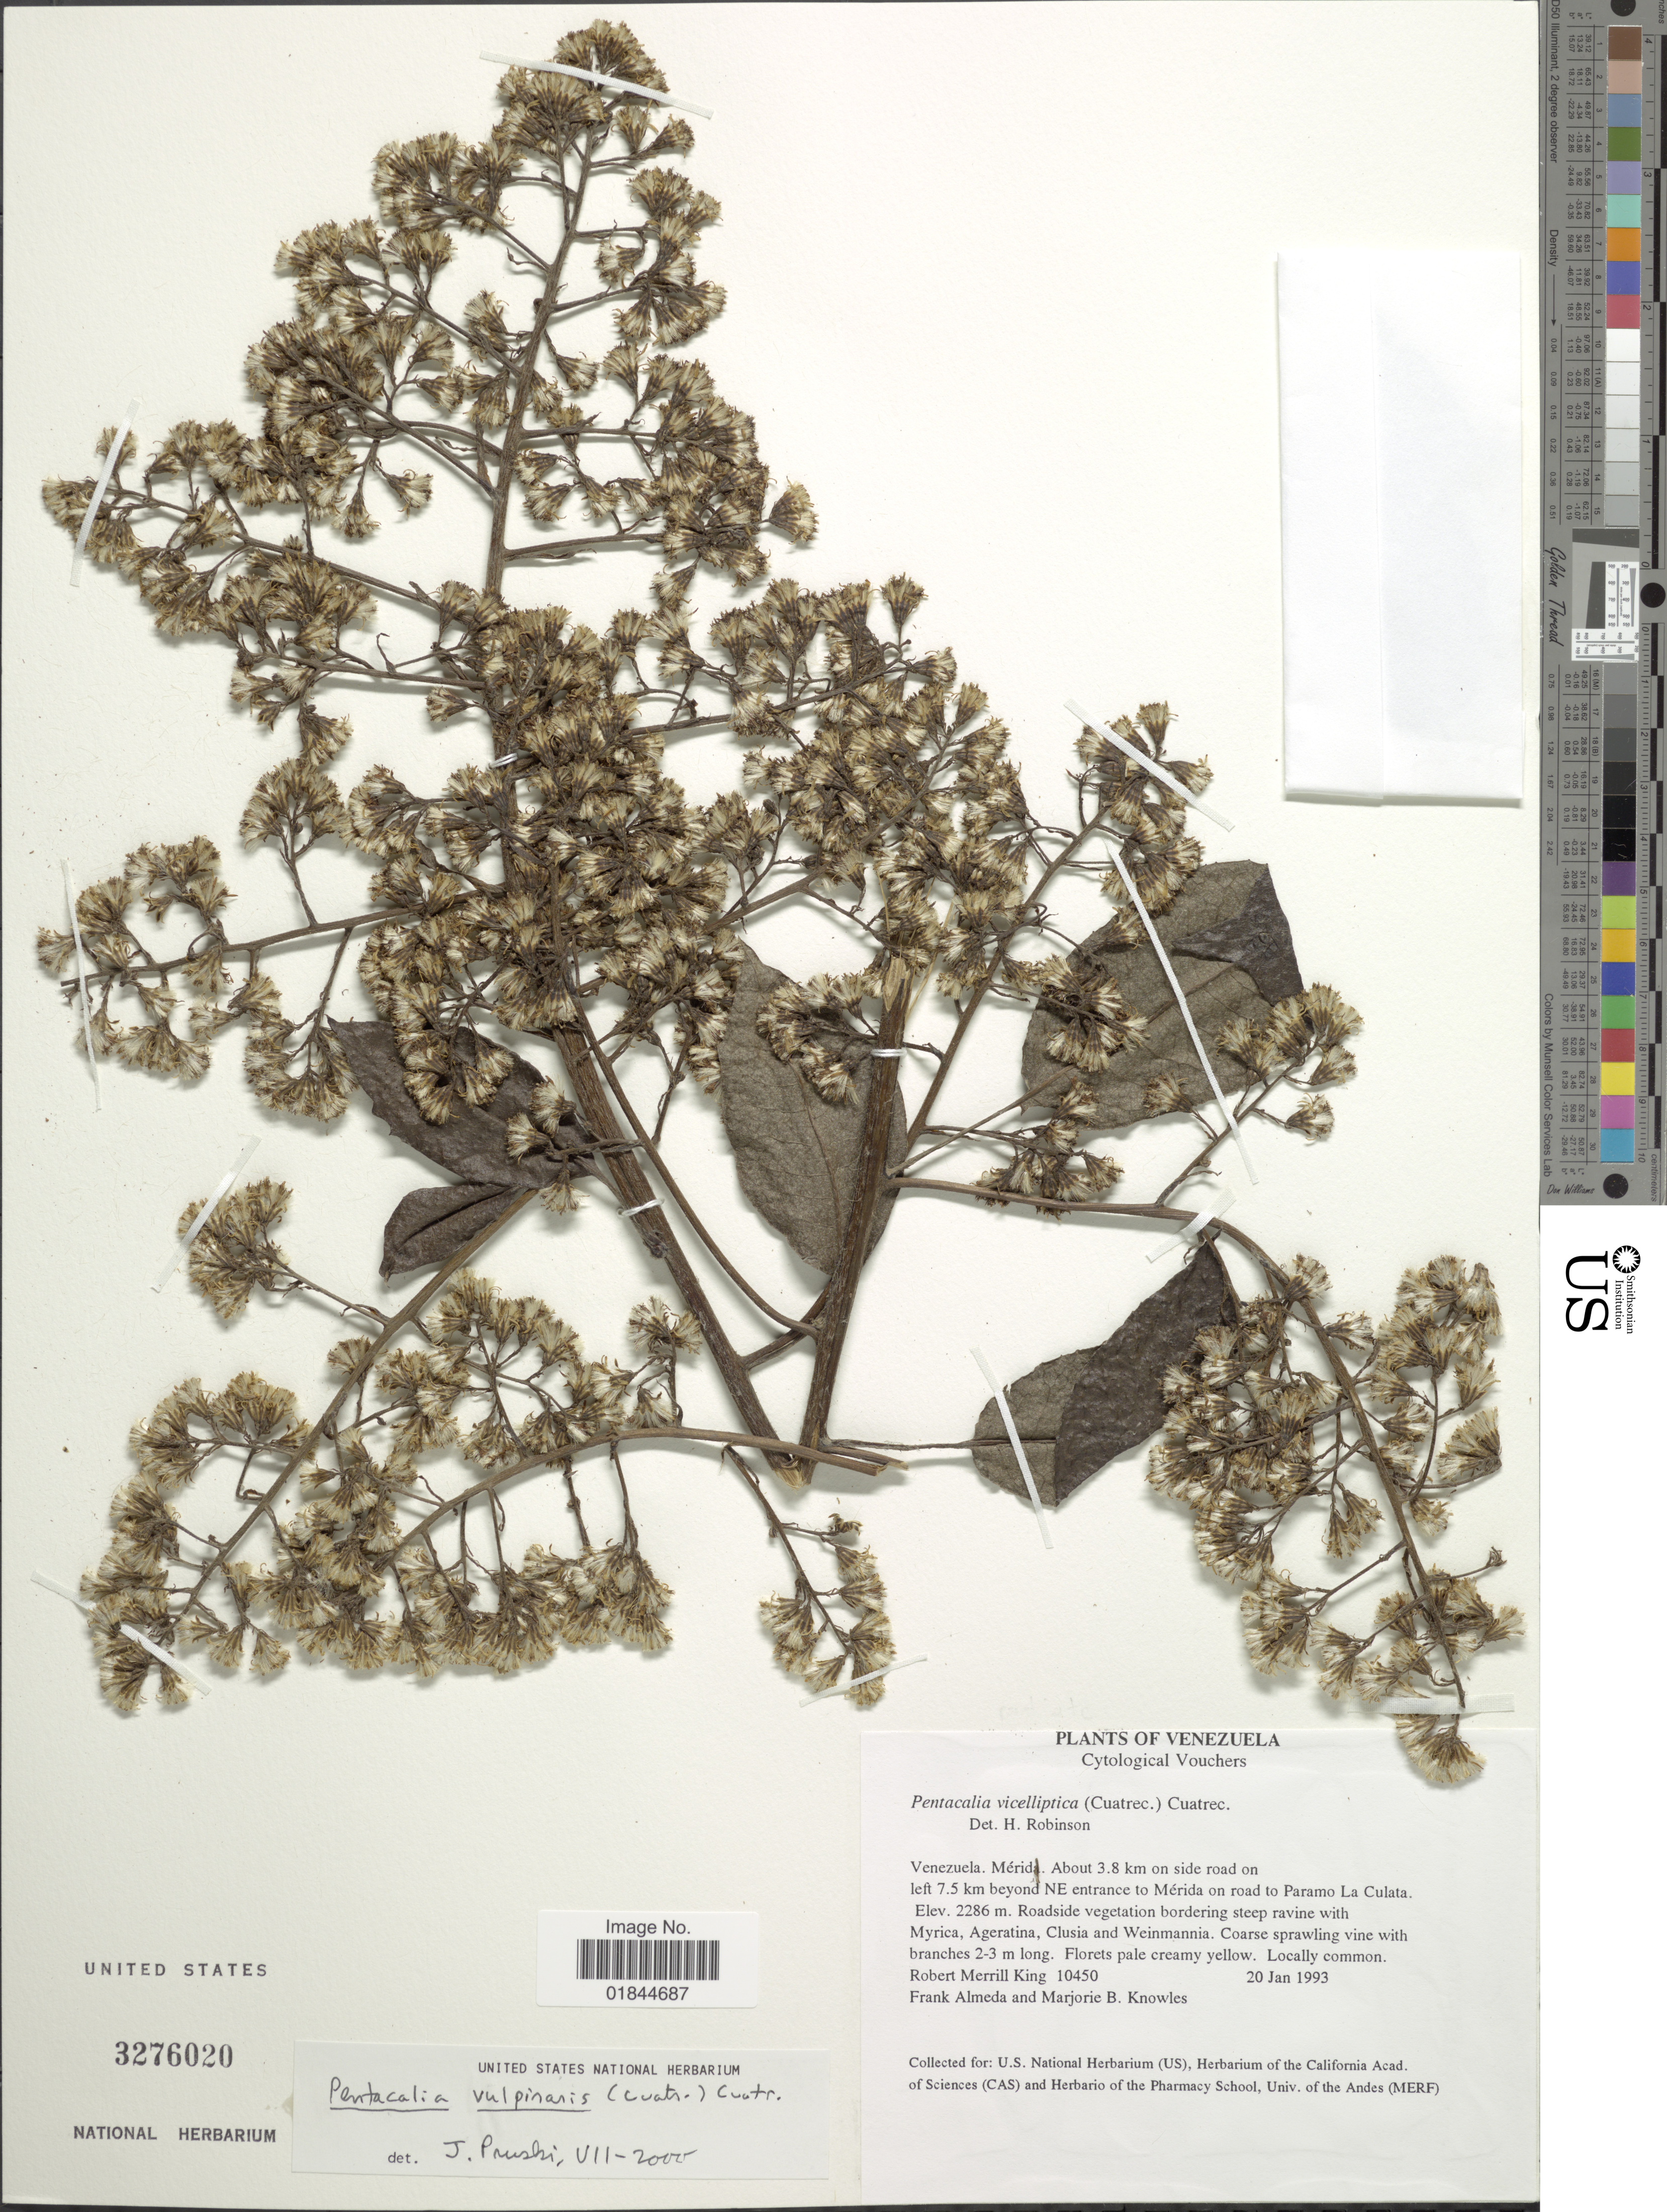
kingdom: Plantae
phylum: Tracheophyta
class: Magnoliopsida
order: Asterales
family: Asteraceae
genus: Pentacalia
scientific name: Pentacalia vulpinaris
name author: (Cuatrec.) Cuatrec.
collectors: R. M. King, F. Almeda & M. B. Knowles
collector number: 10450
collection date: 1993-01-20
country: Venezuela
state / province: Mérida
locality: About 3.8 km on side road on left 7.5 km beyond NE entrance to Merida on road to Paramo La Culata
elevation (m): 2286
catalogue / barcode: US 3276020